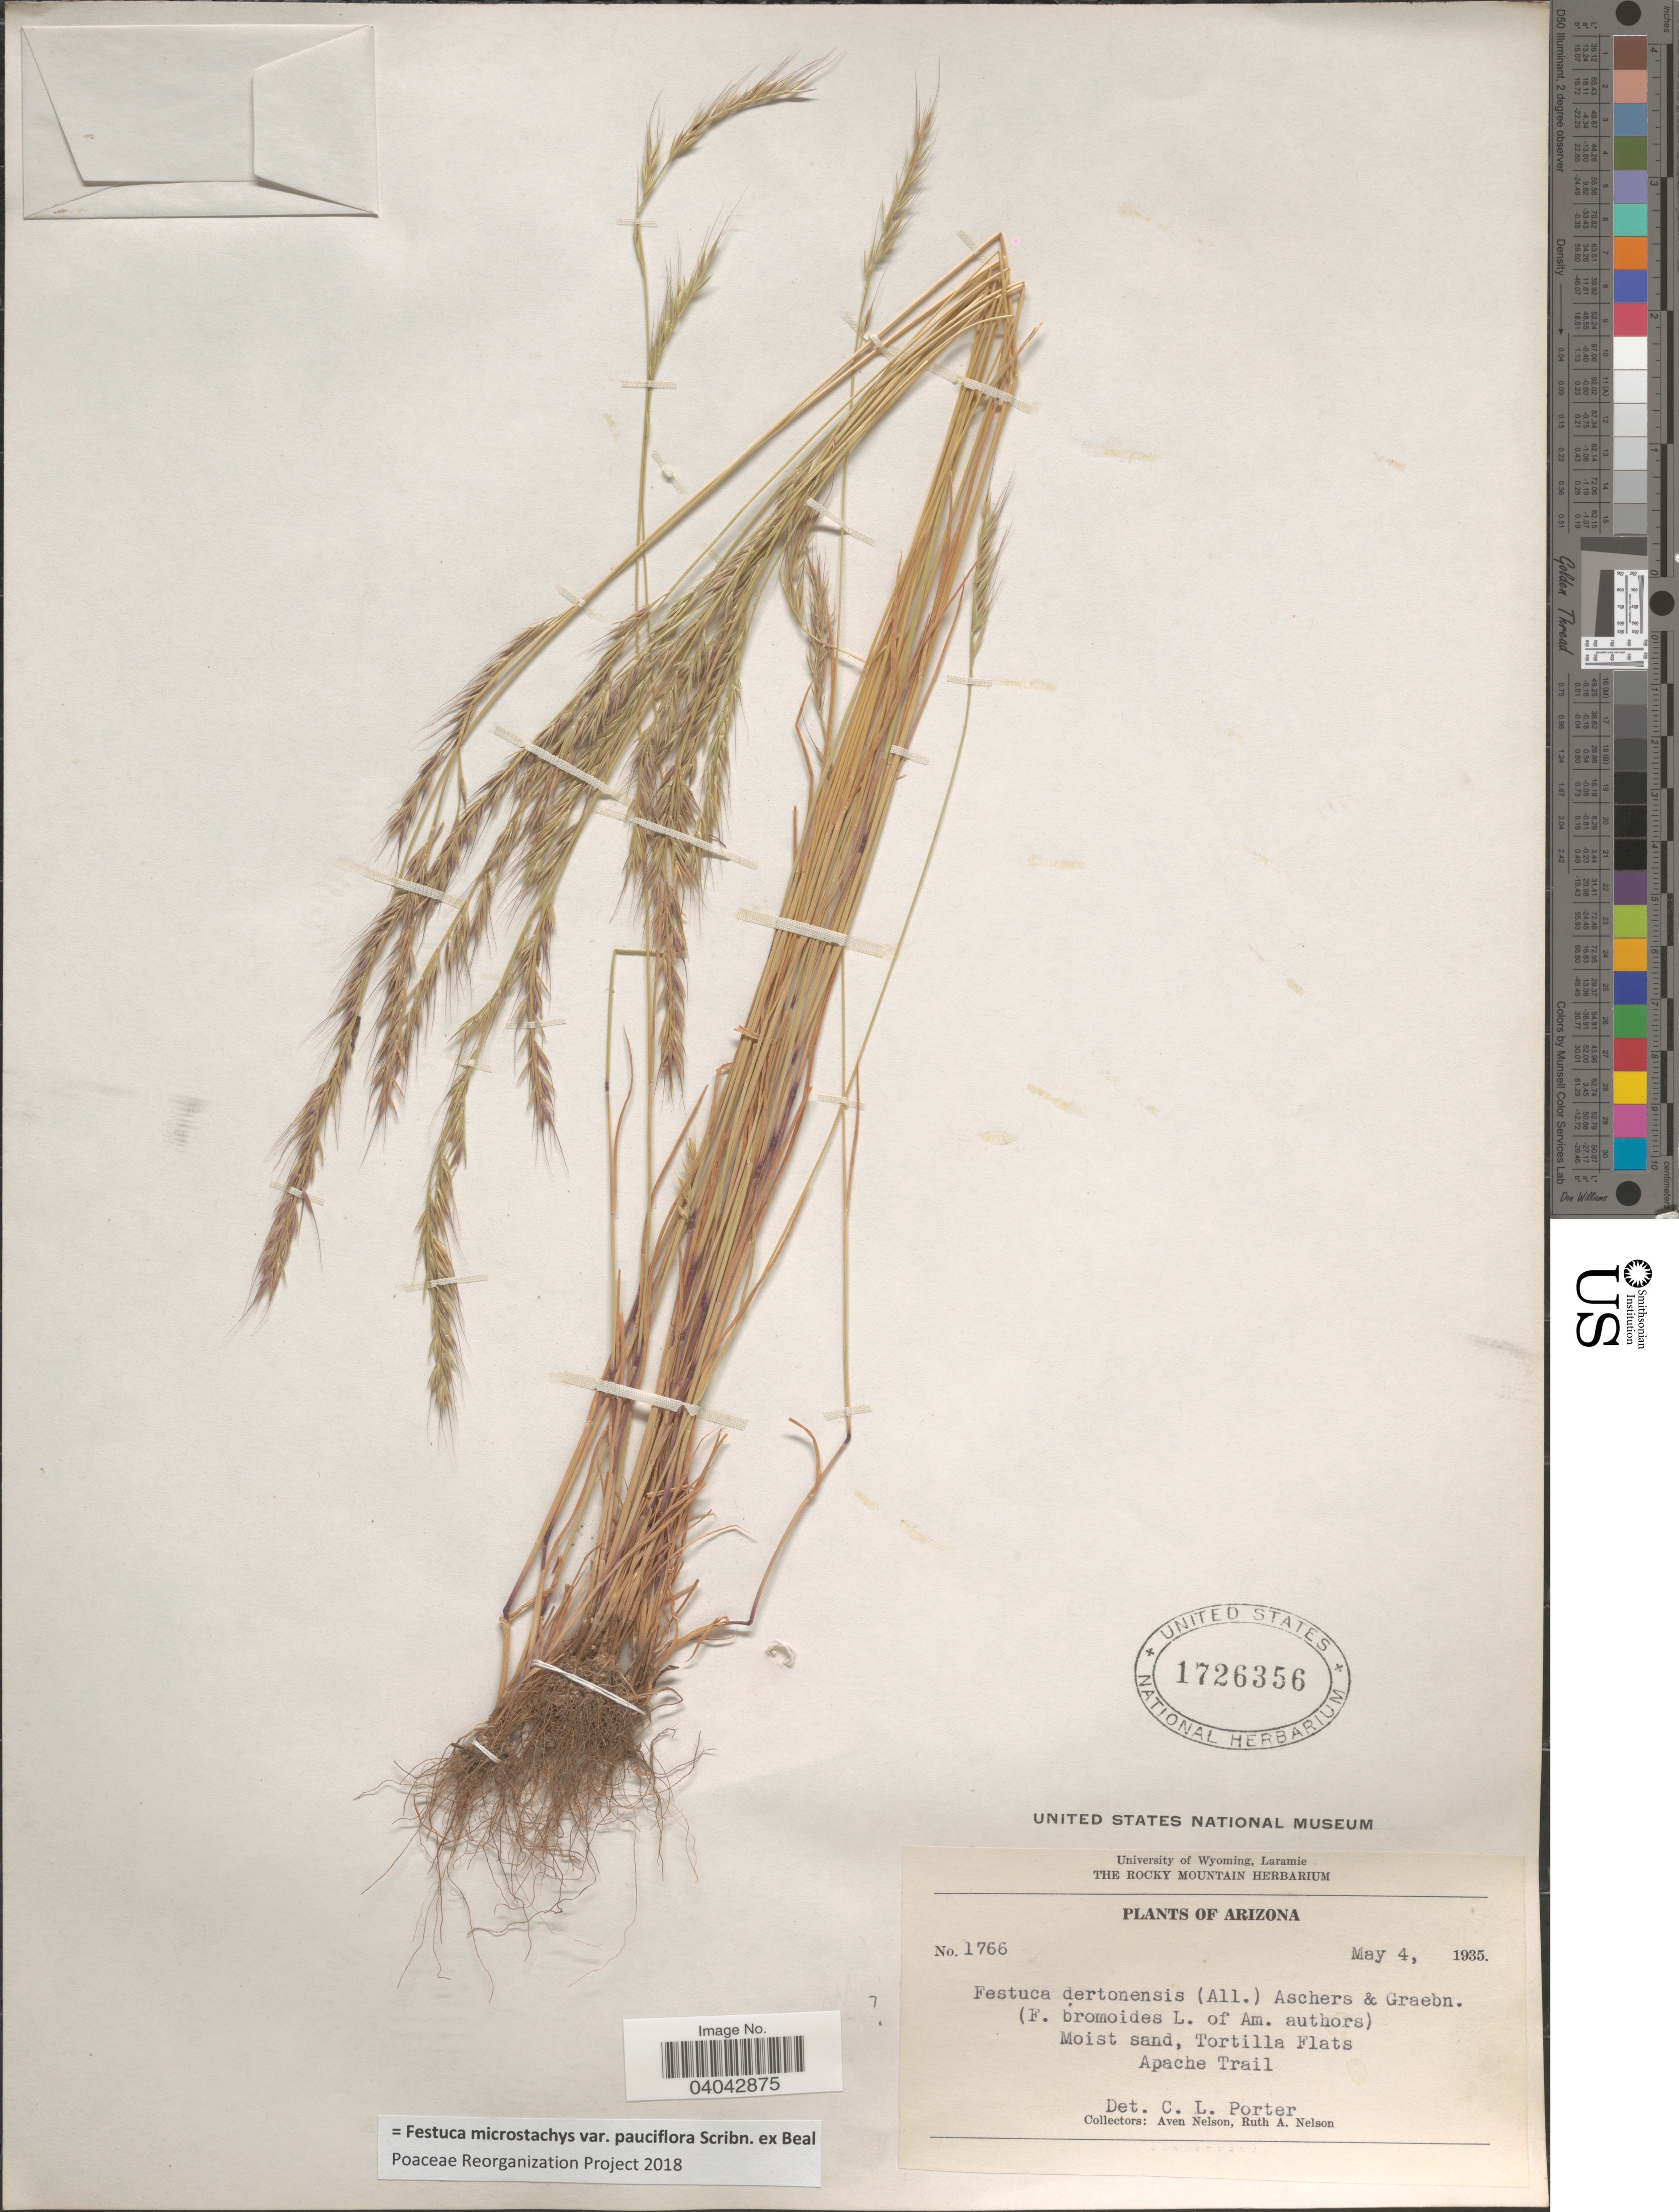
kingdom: Plantae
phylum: Tracheophyta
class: Liliopsida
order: Poales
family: Poaceae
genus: Festuca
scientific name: Festuca microstachys var. pauciflora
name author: Scribn. ex W.J. Beal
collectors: A. Nelson & R. A. Nelson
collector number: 1766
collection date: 1935-05-04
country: United States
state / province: Arizona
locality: Moist sand, Tortilla Flats. Apache Trail.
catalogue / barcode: US 1726356